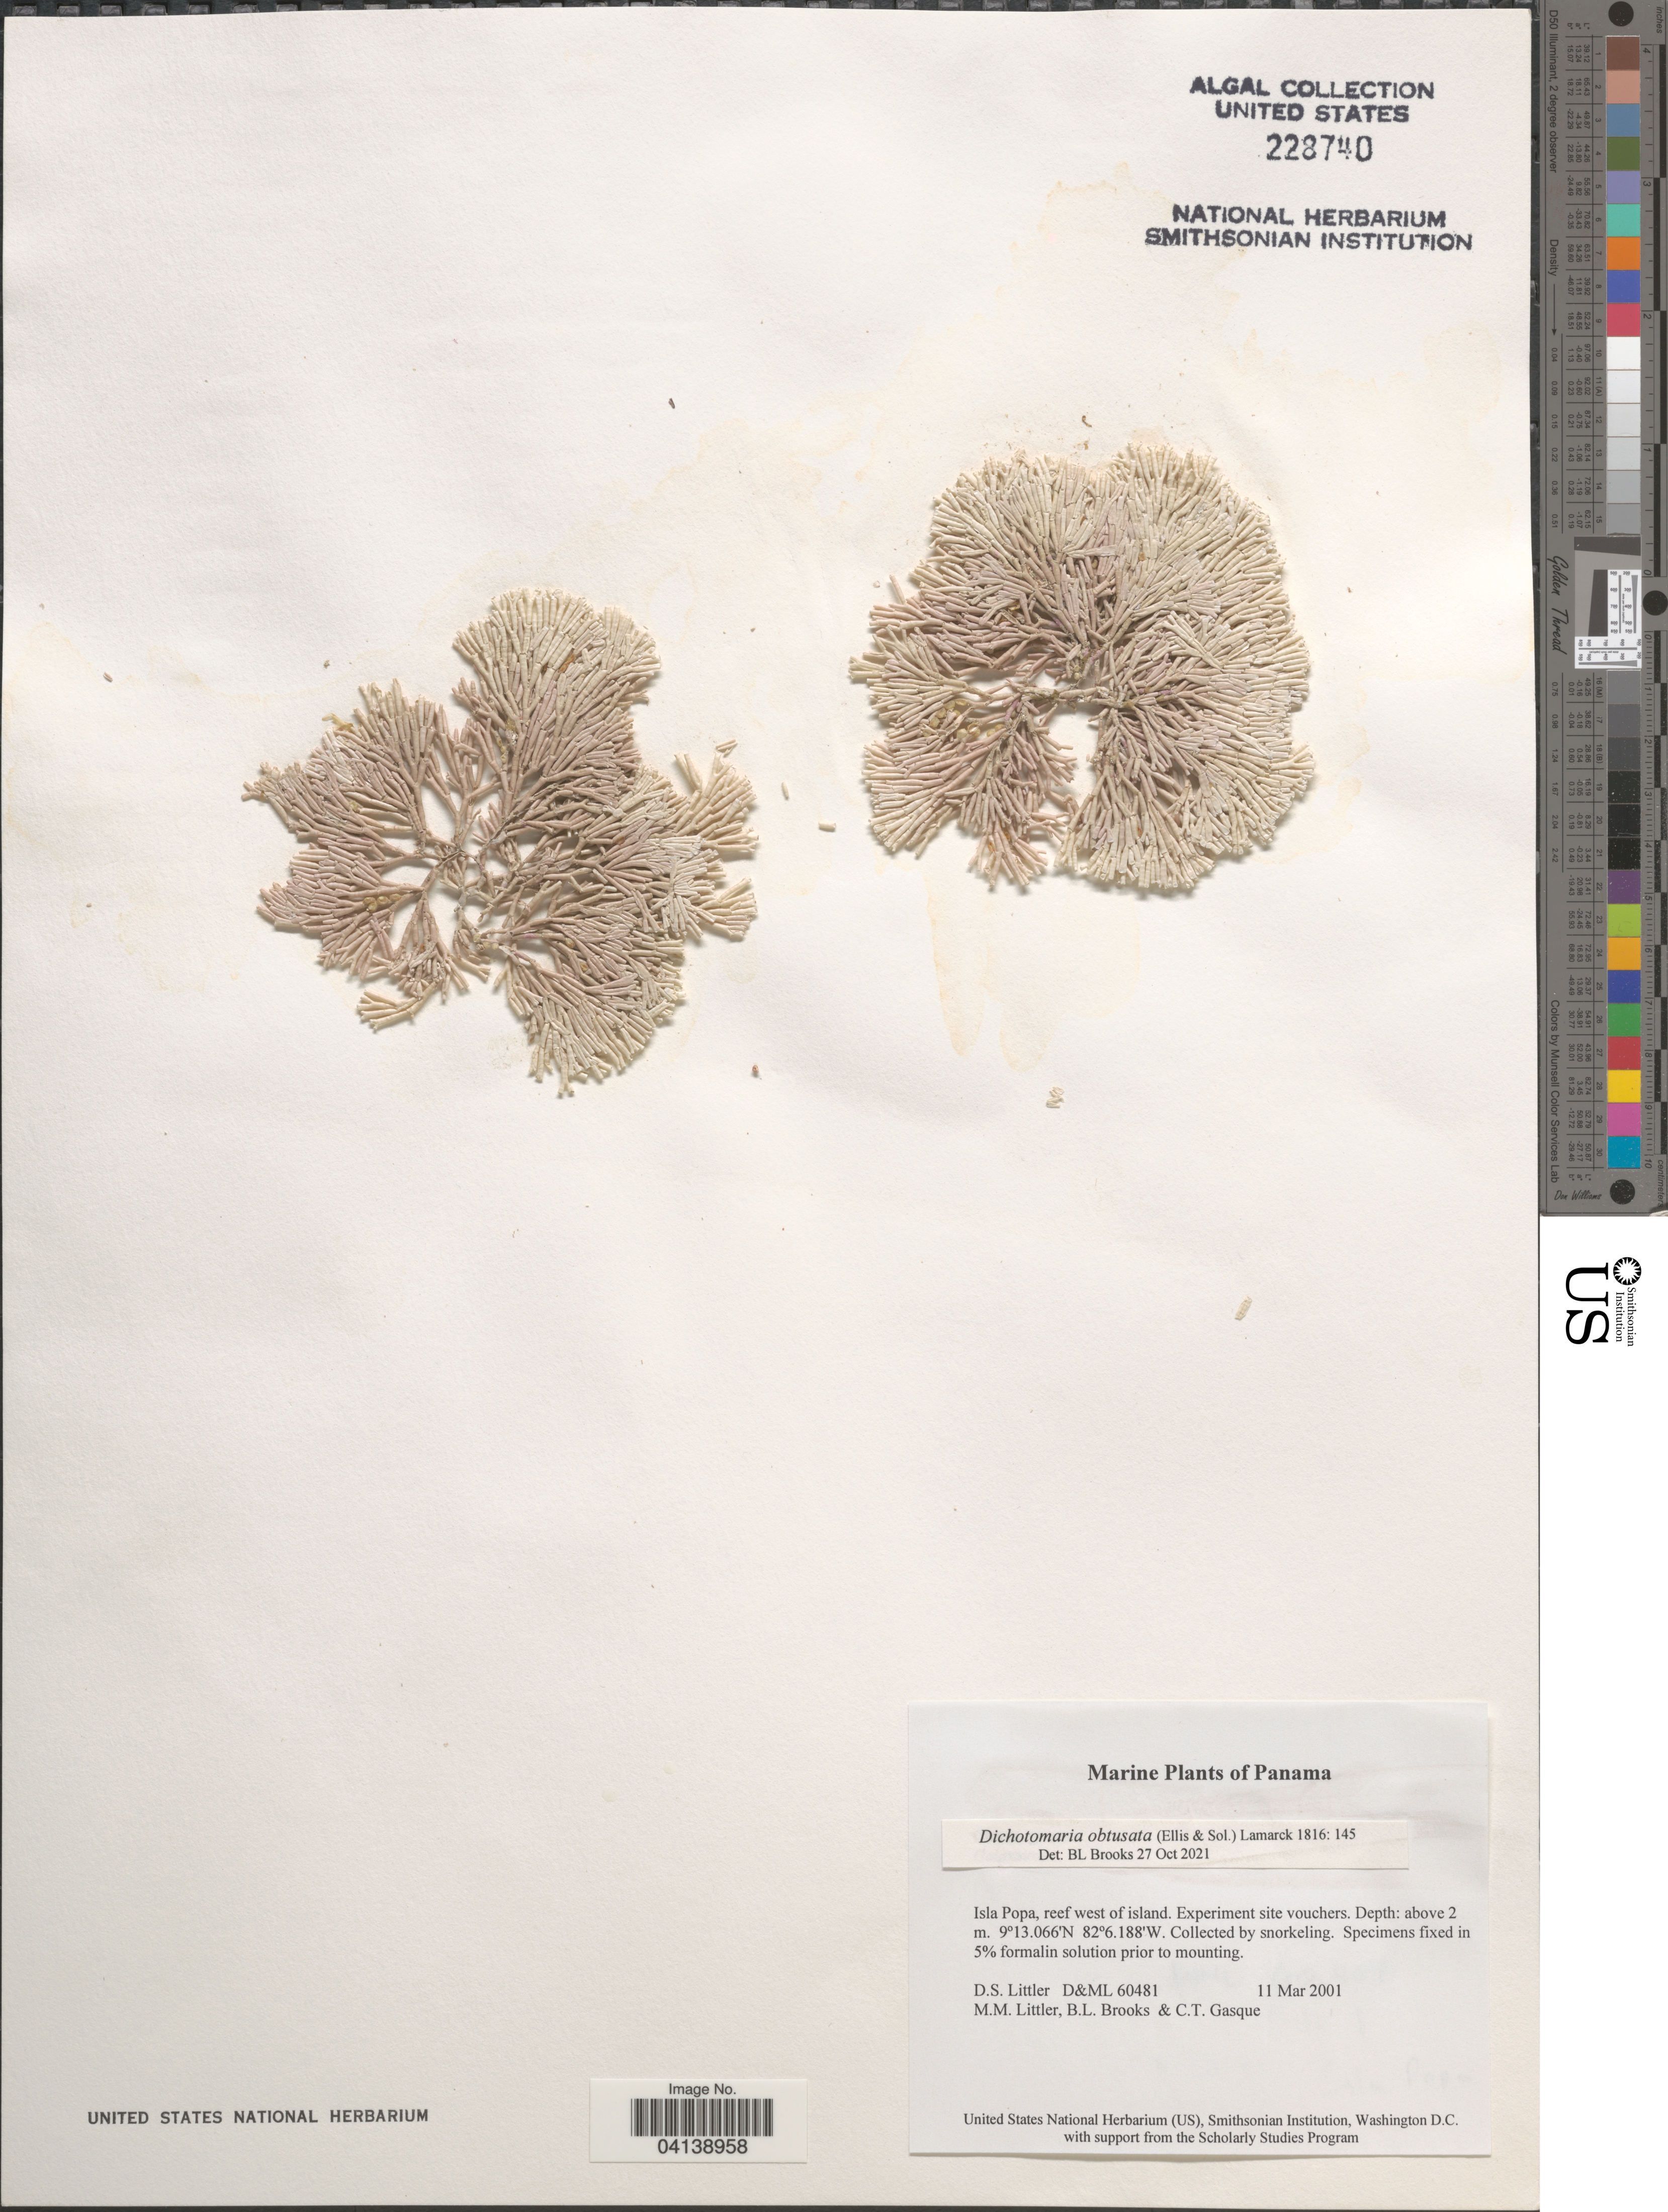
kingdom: Plantae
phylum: Rhodophyta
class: Florideophyceae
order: Nemaliales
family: Galaxauraceae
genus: Dichotomaria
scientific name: Dichotomaria obtusata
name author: (Ellis & Sol.) Lam.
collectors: D. S. Littler, B. Brooks & C. Gasque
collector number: D&ML 60481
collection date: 2001-03-11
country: Panama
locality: Isla Popa, reef west of island.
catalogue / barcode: US 228740